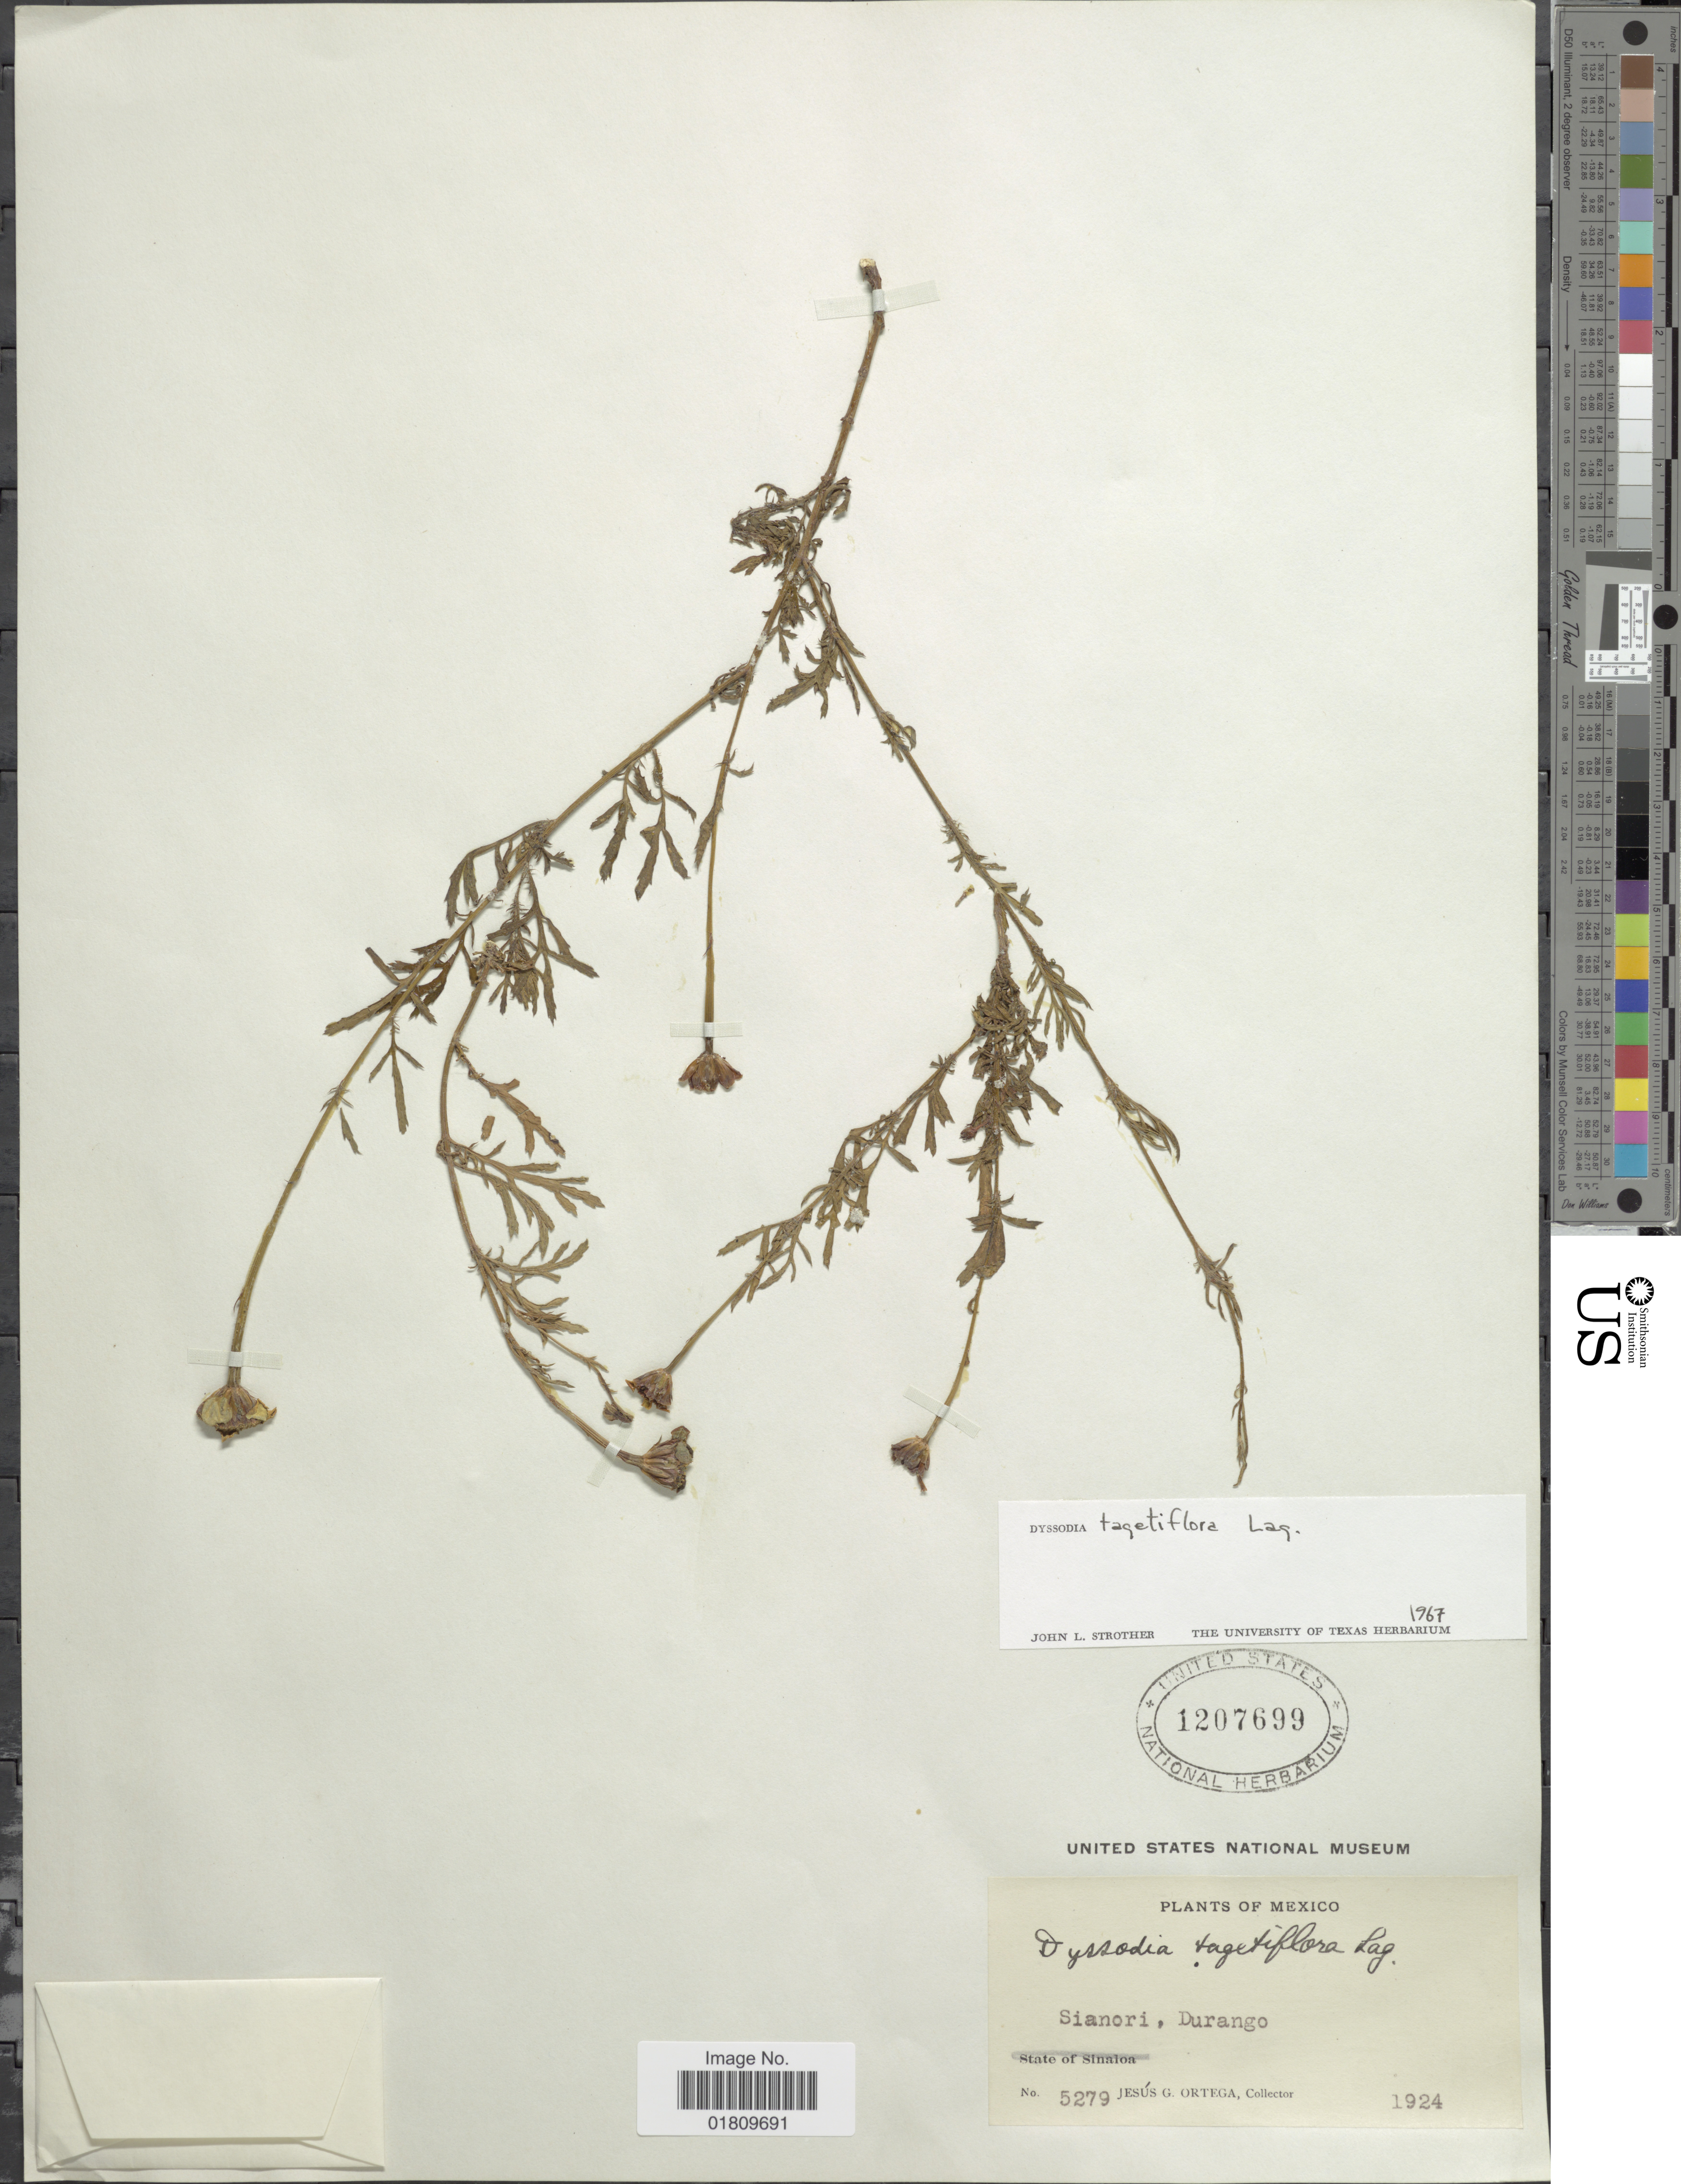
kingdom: Plantae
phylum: Tracheophyta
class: Magnoliopsida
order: Asterales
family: Asteraceae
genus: Dyssodia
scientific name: Dyssodia tagetiflora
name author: Lag.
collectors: J. Ortega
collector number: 5279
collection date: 1924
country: Mexico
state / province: Durango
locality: Sianori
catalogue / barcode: US 1207699